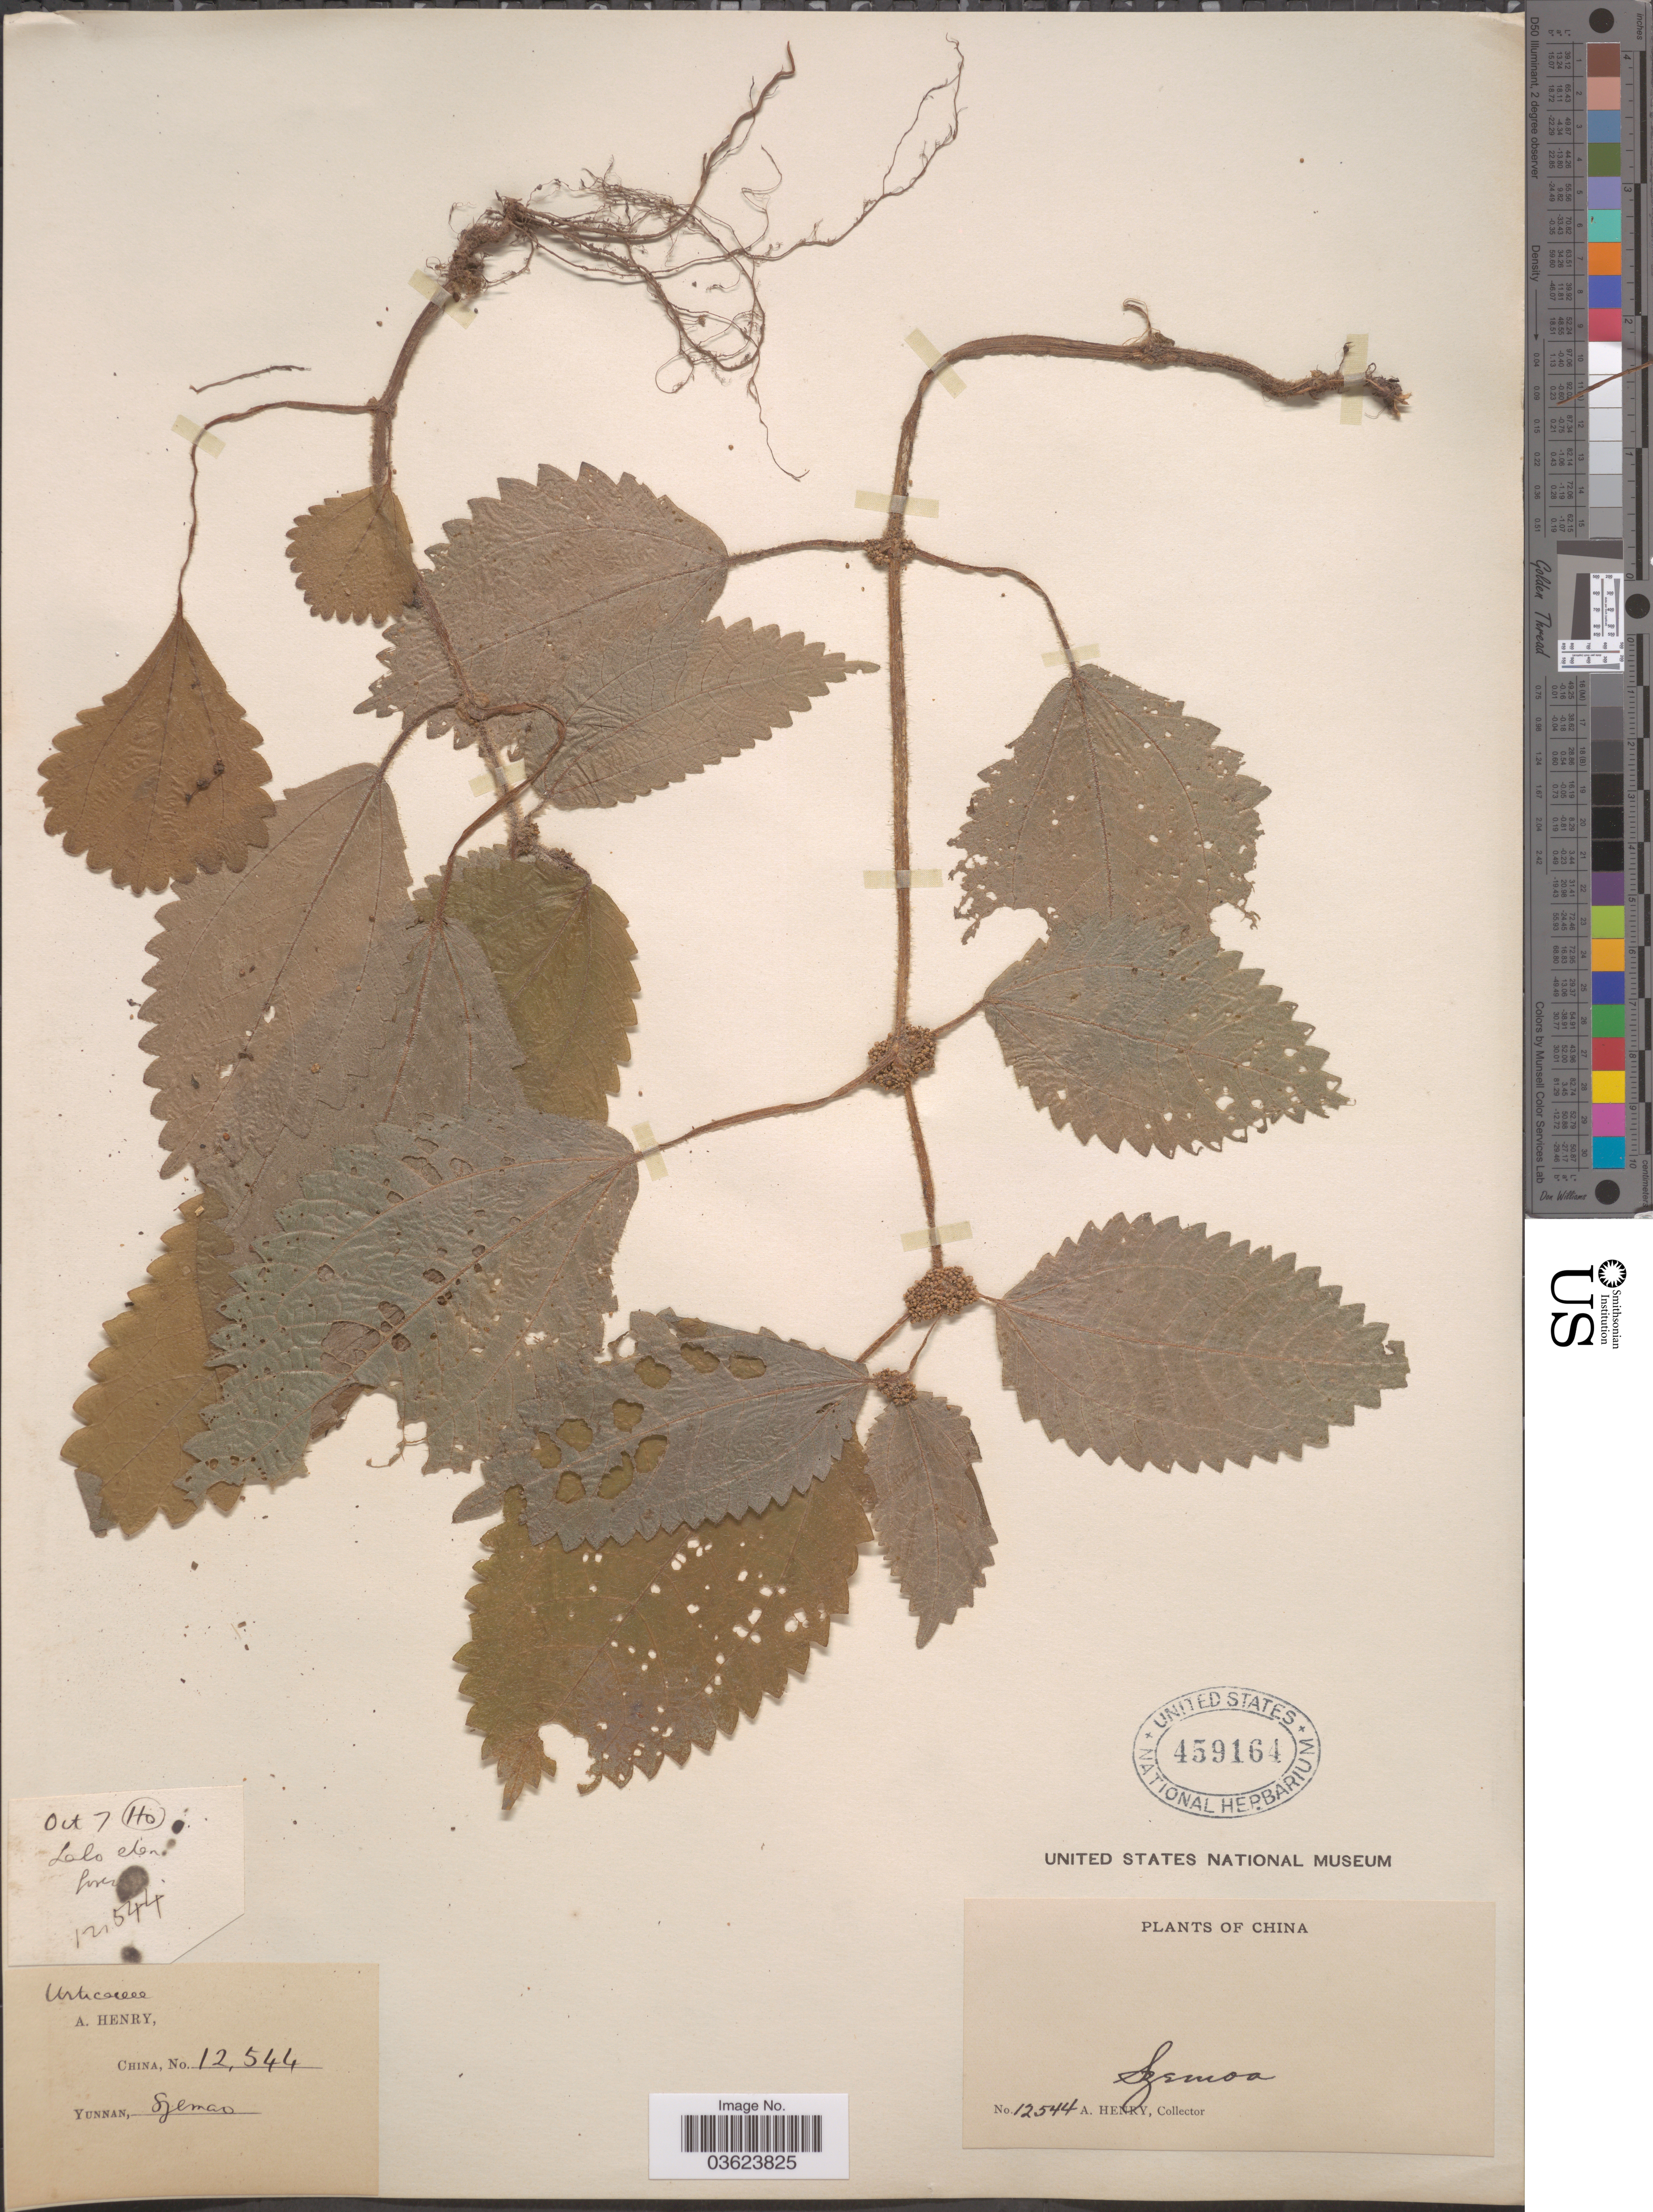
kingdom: Plantae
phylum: Tracheophyta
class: Magnoliopsida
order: Rosales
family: Urticaceae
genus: Pilea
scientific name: Pilea sp.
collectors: A. Henry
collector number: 12544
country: China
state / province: Yunnan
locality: Szemoa.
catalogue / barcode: US 459164